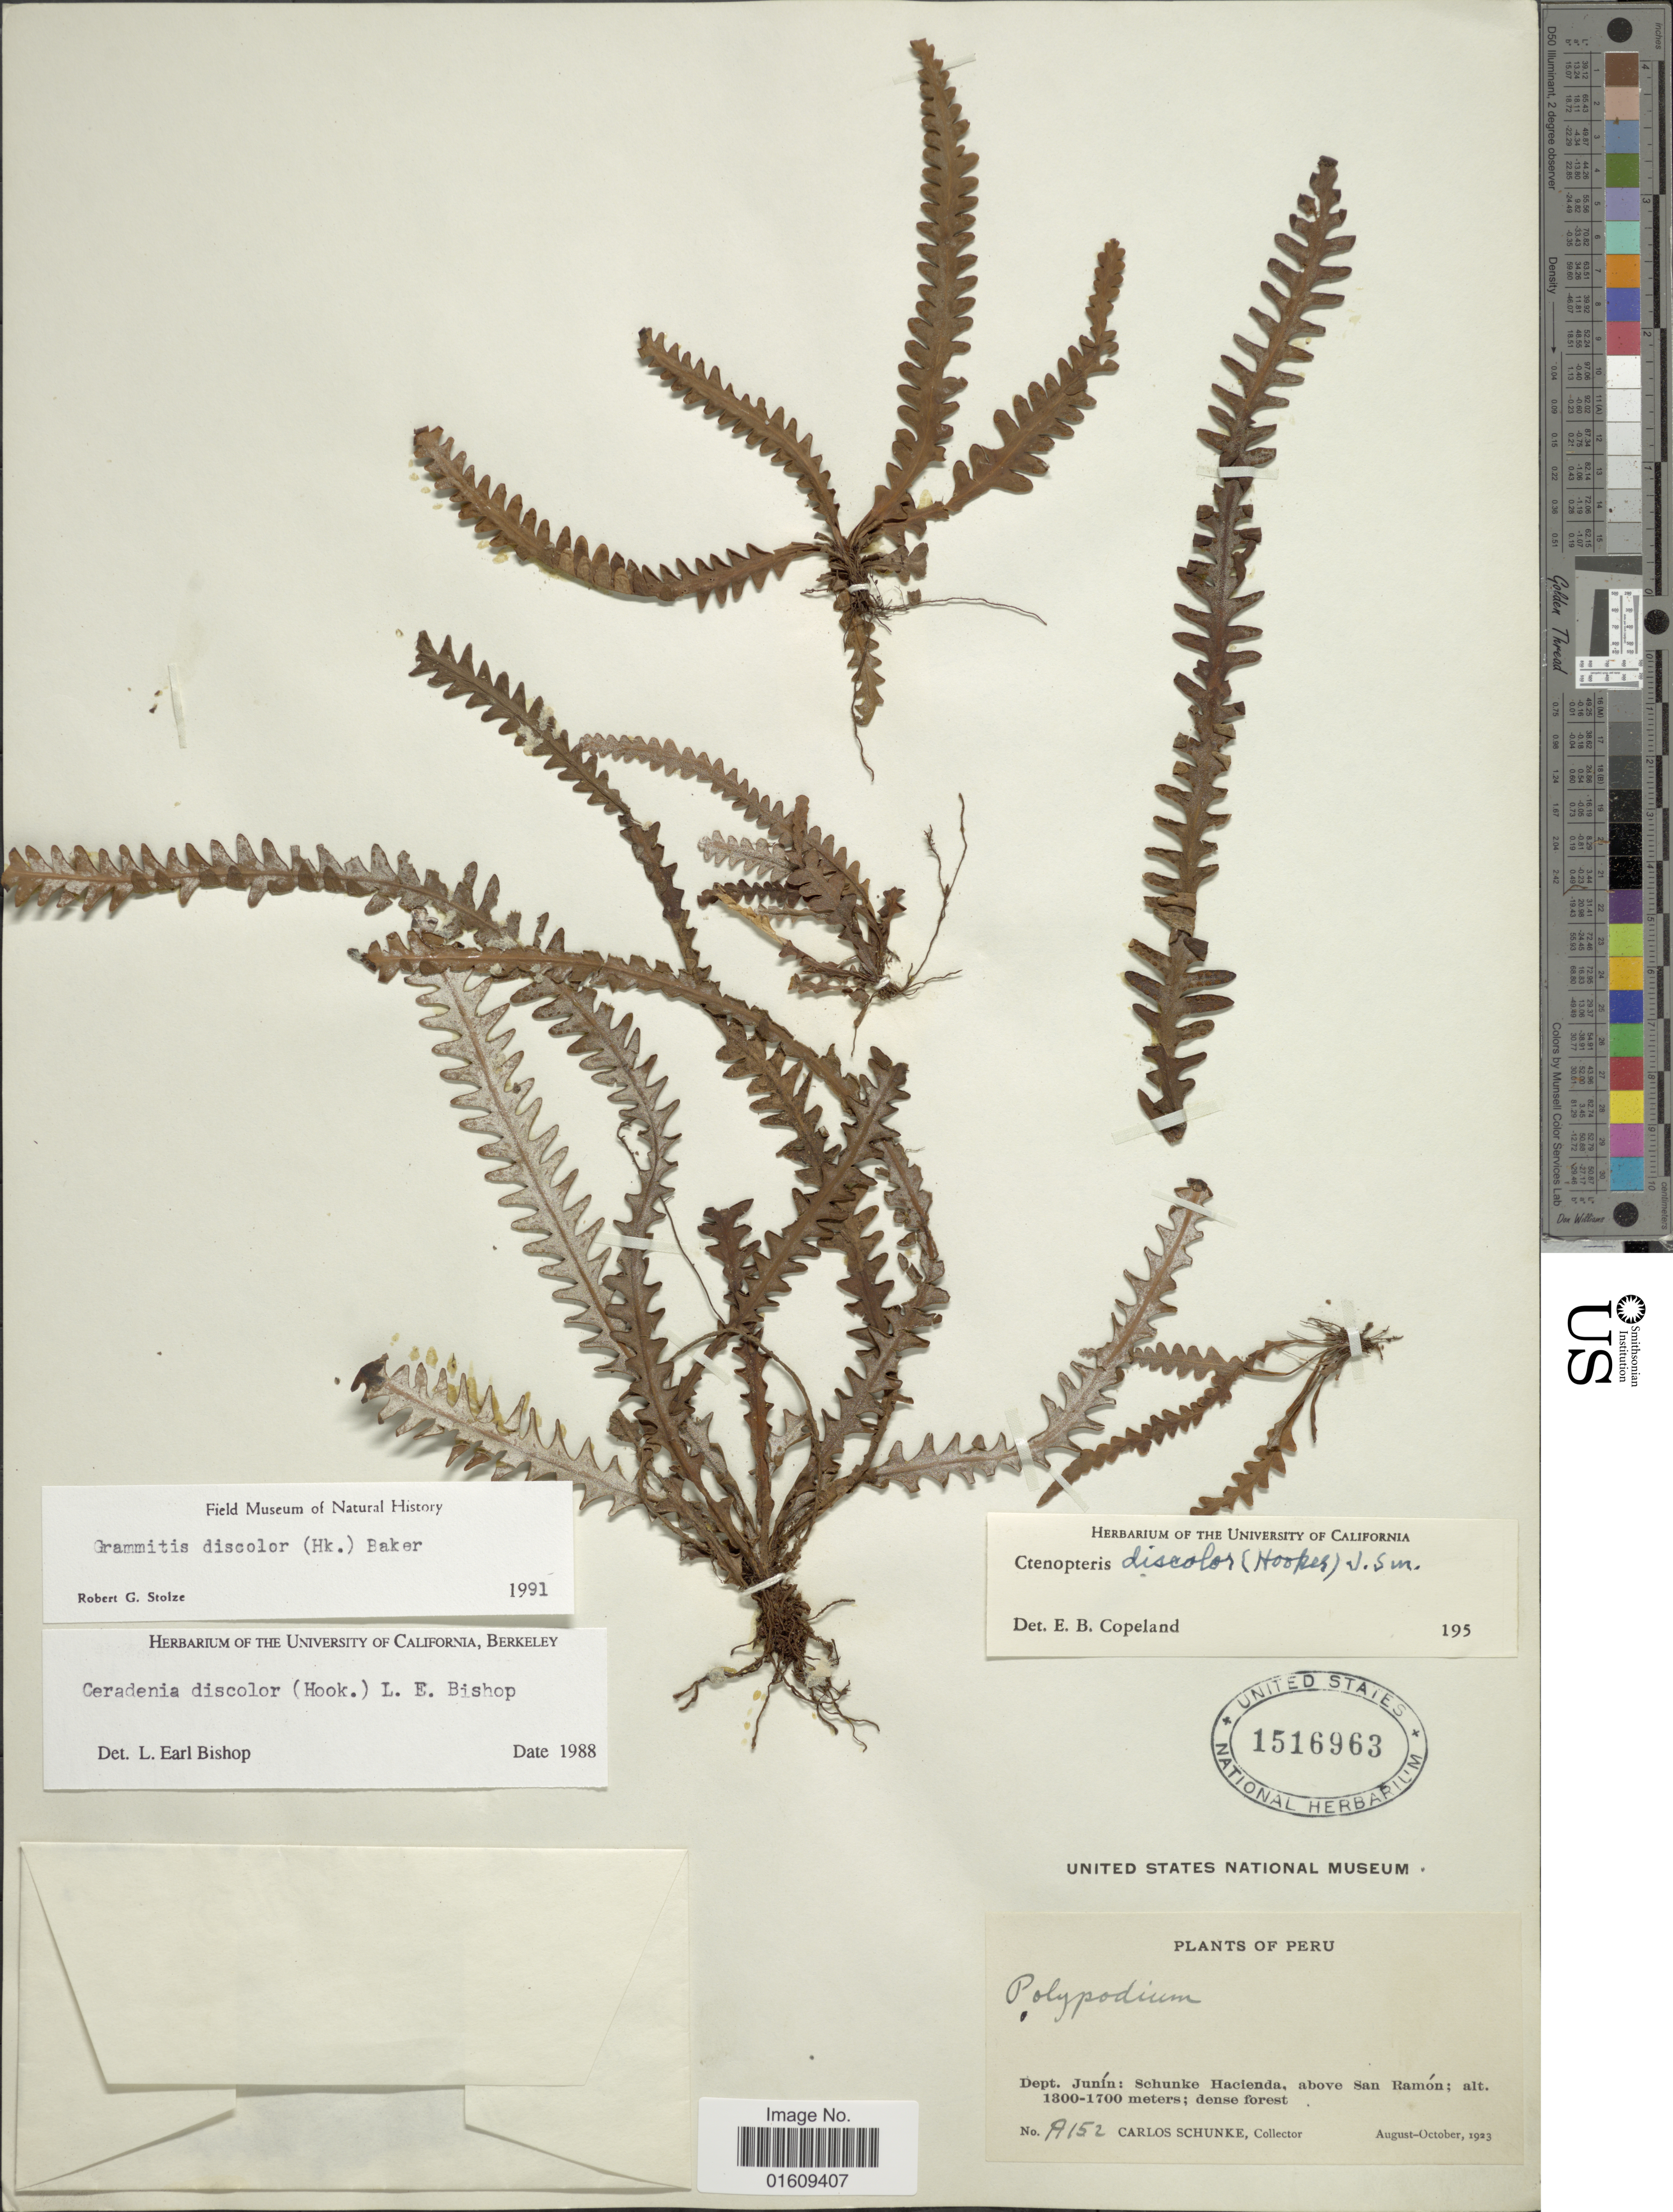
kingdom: Plantae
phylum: Tracheophyta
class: Polypodiopsida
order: Polypodiales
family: Polypodiaceae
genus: Ceradenia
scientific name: Ceradenia discolor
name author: (Hook.) L.E. Bishop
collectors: C. Schunke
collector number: A152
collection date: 1923-08/1923-10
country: Peru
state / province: Junín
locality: Peru, Dept. Junín: Schunke Hacienda, above San ramón.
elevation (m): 1300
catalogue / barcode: US 1516963